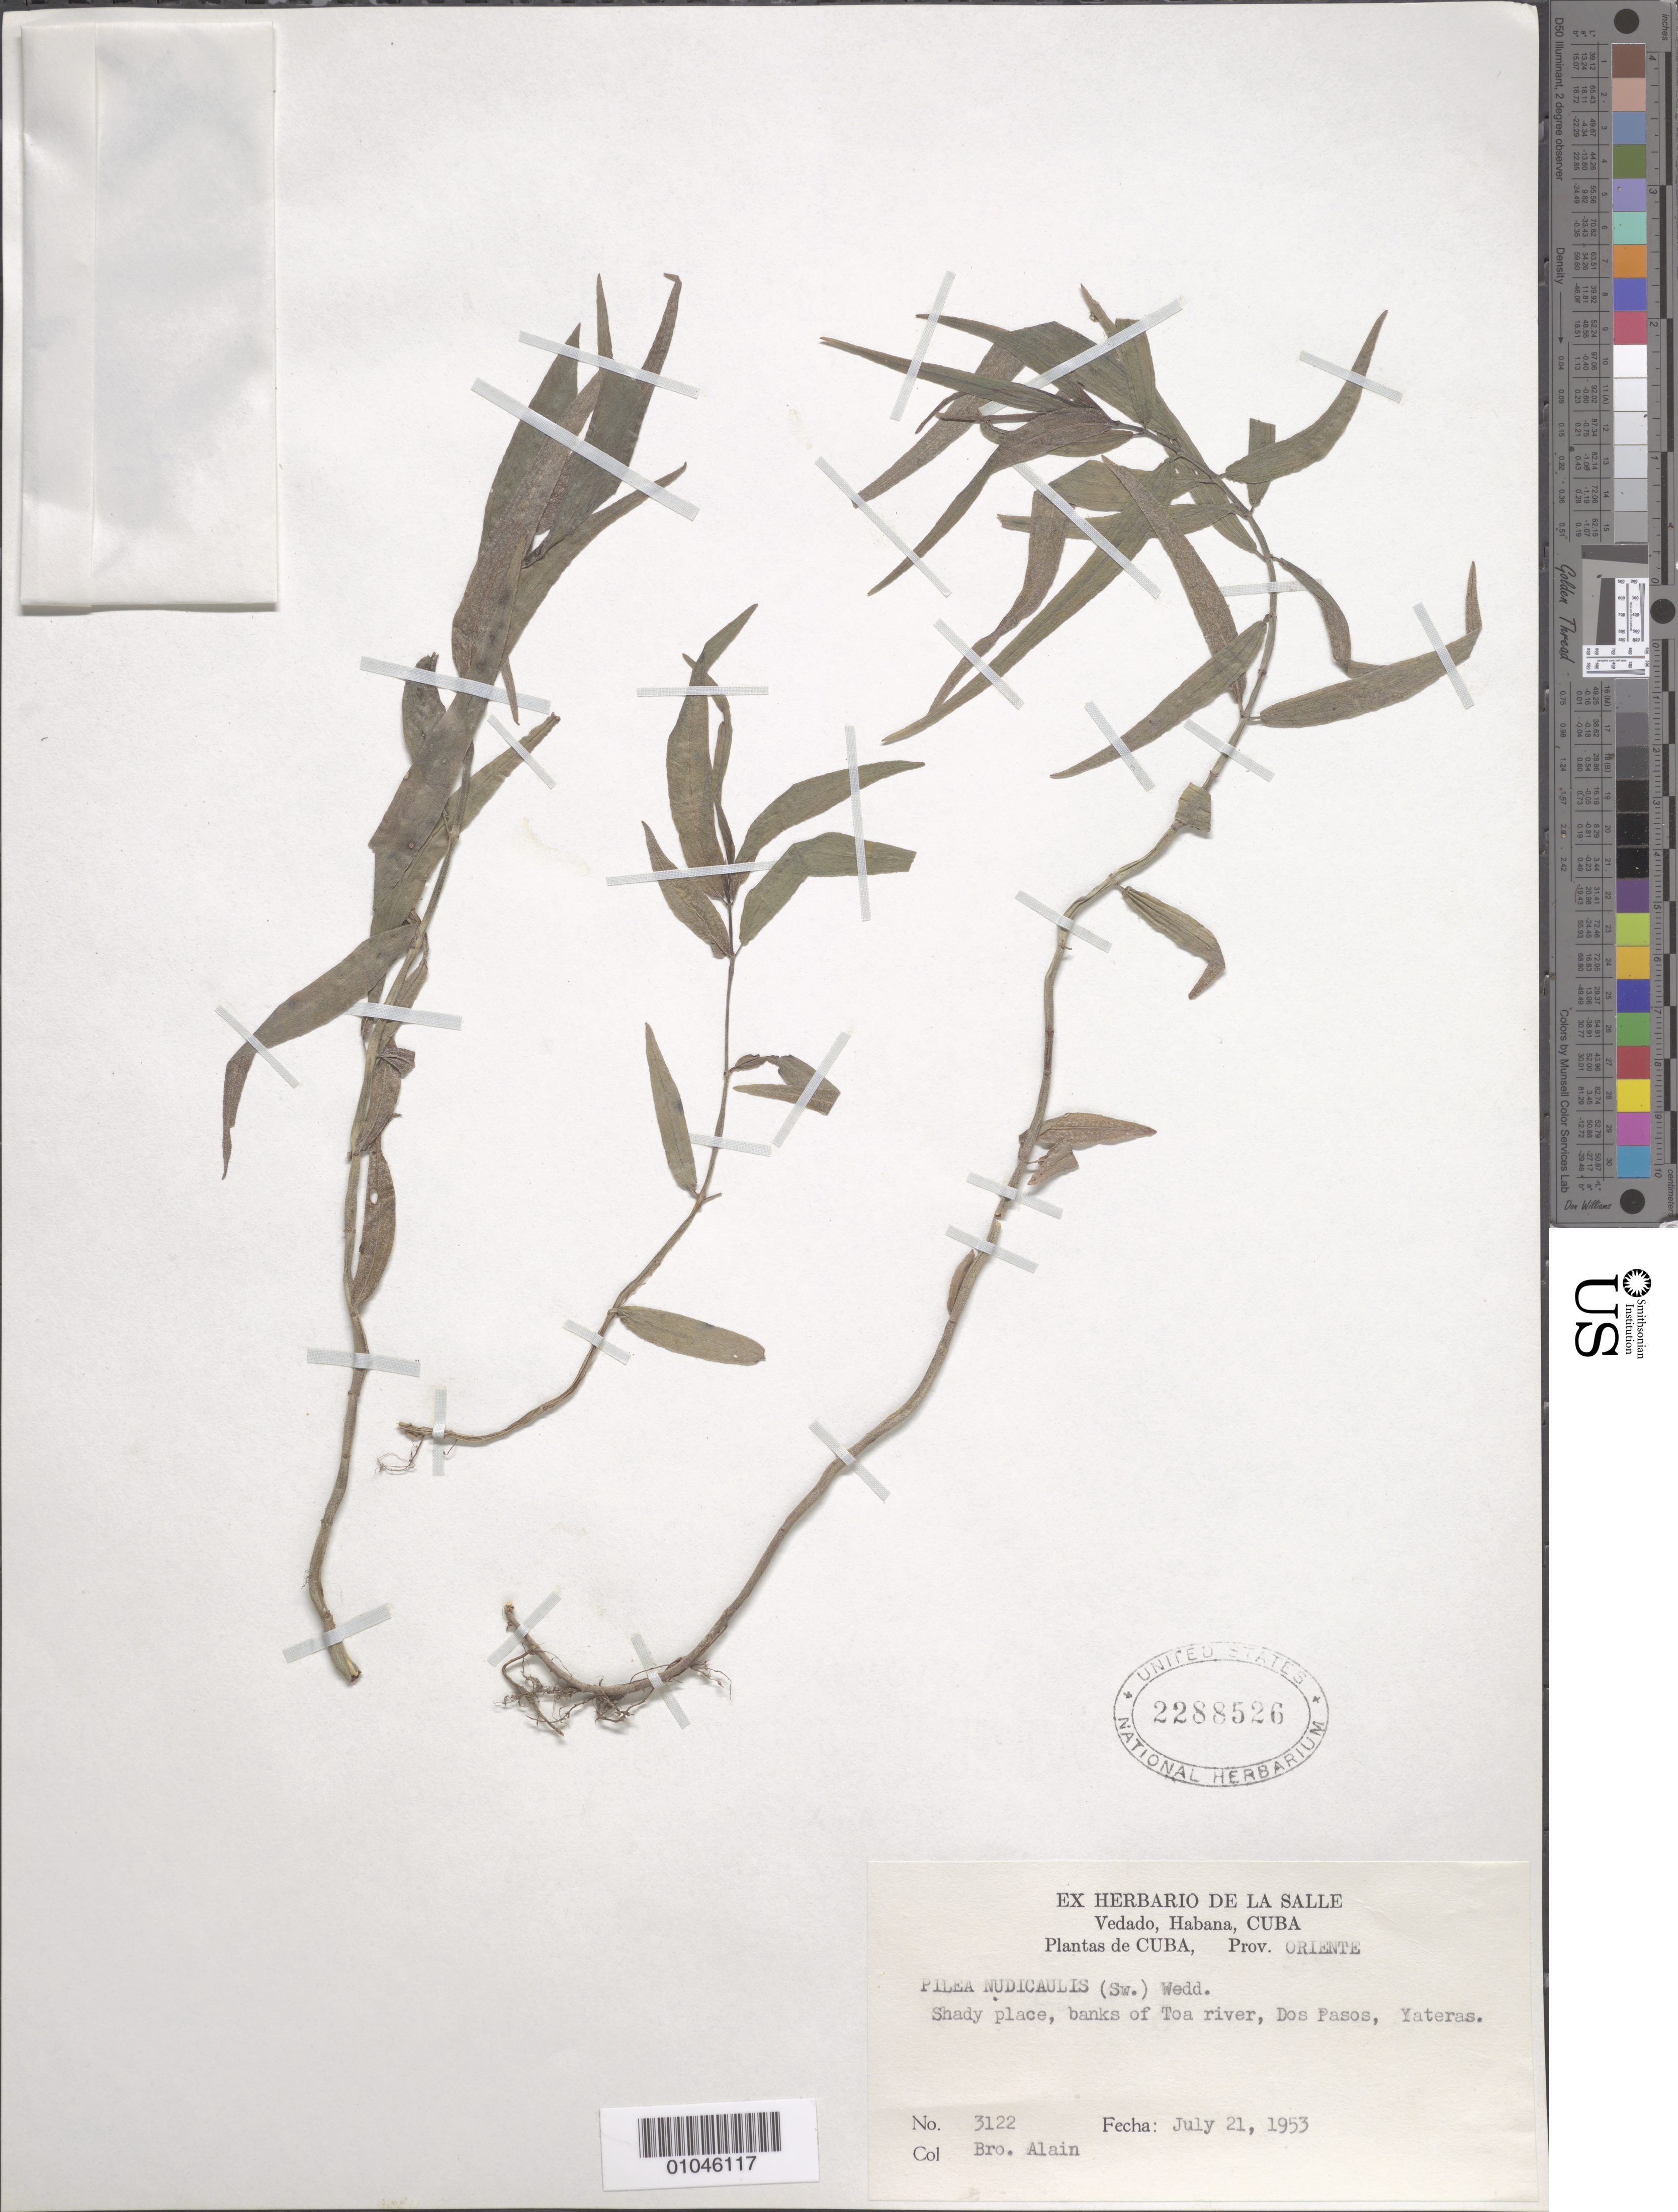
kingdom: Plantae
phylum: Tracheophyta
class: Magnoliopsida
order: Rosales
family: Urticaceae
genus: Pilea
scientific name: Pilea nudicaulis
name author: (Sw.) Wedd.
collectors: A. H. Liogier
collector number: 3122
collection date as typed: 21 Jul 1953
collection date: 1953-07-21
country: Cuba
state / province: Oriente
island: Cuba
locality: Shady place, banks of Toa River, Dos Pasos, Yateras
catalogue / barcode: US 2288526